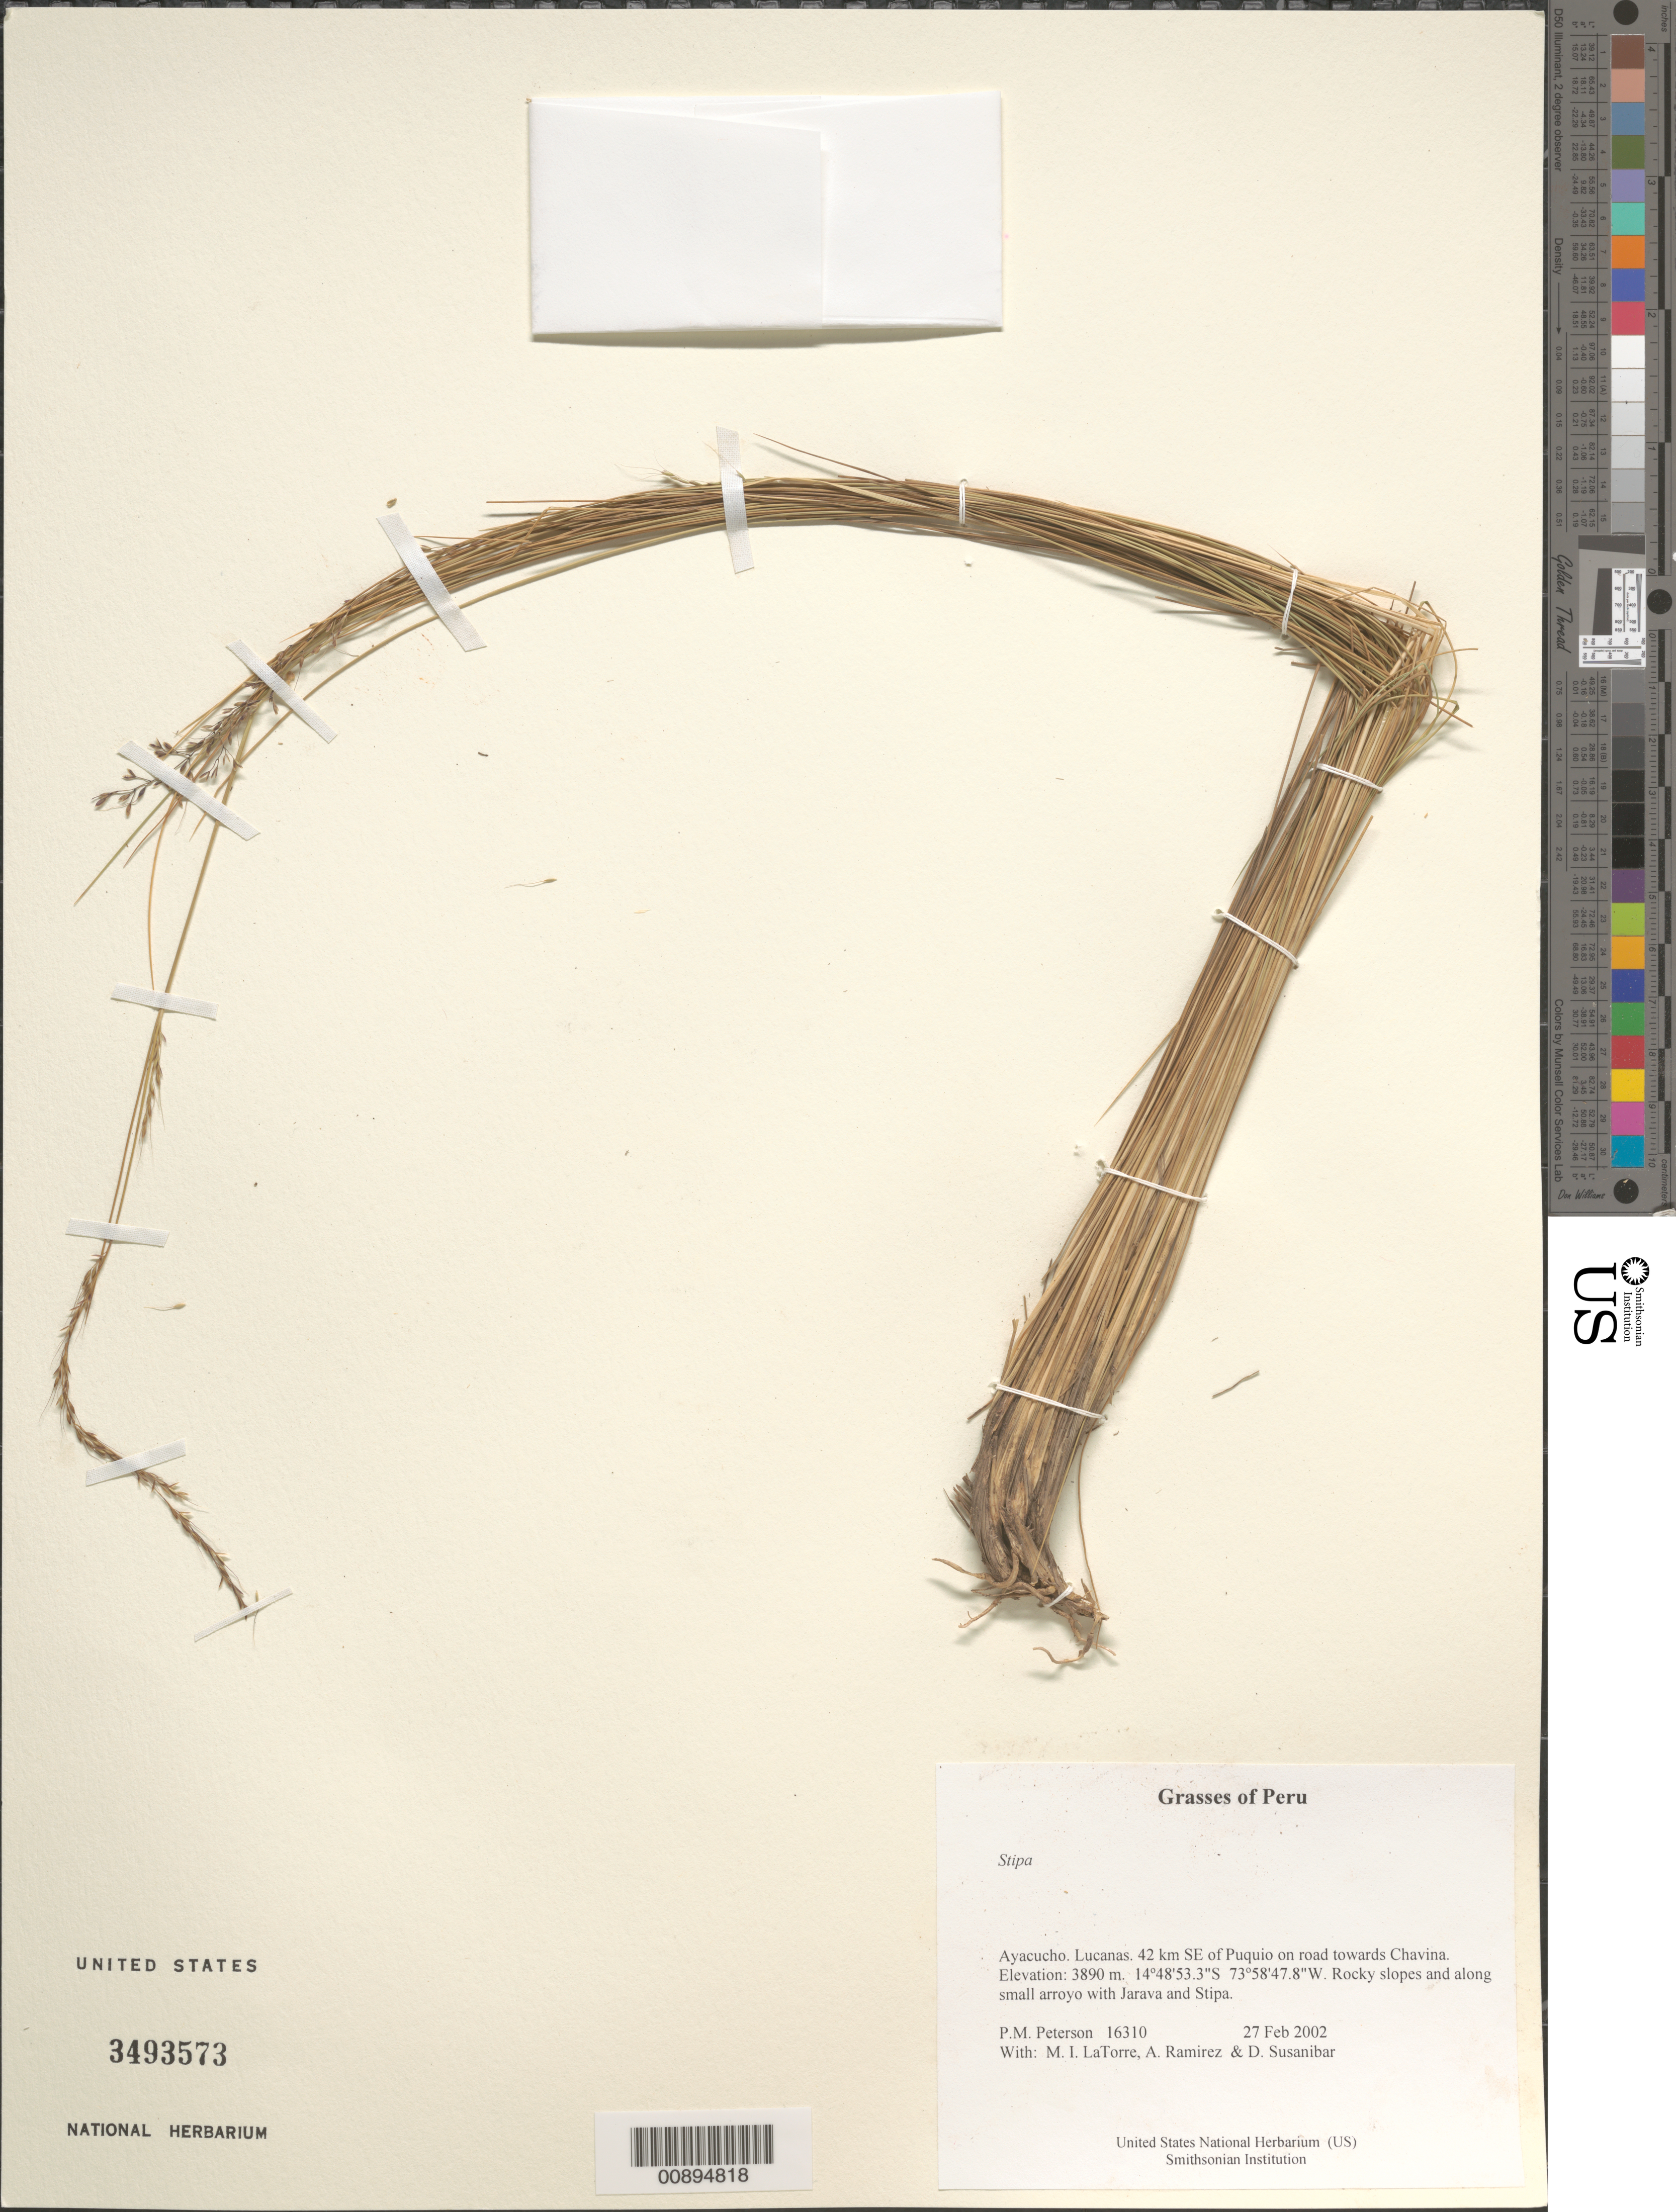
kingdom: Plantae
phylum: Tracheophyta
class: Liliopsida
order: Poales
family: Poaceae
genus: Anatherostipa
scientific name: Anatherostipa sp.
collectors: P. M. Peterson, M. I. La Torre, A. Ramírez & D. Susanibar Cruz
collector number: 16310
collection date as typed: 27 Feb 2002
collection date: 2002-02-27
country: Peru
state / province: Ayacucho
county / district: Lucanas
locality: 42 km SE of Puquio on road towards Chavina.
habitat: Rocky slopes and along small arroyo with ~Jarava and Stipa~.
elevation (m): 3890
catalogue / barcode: US 3493573